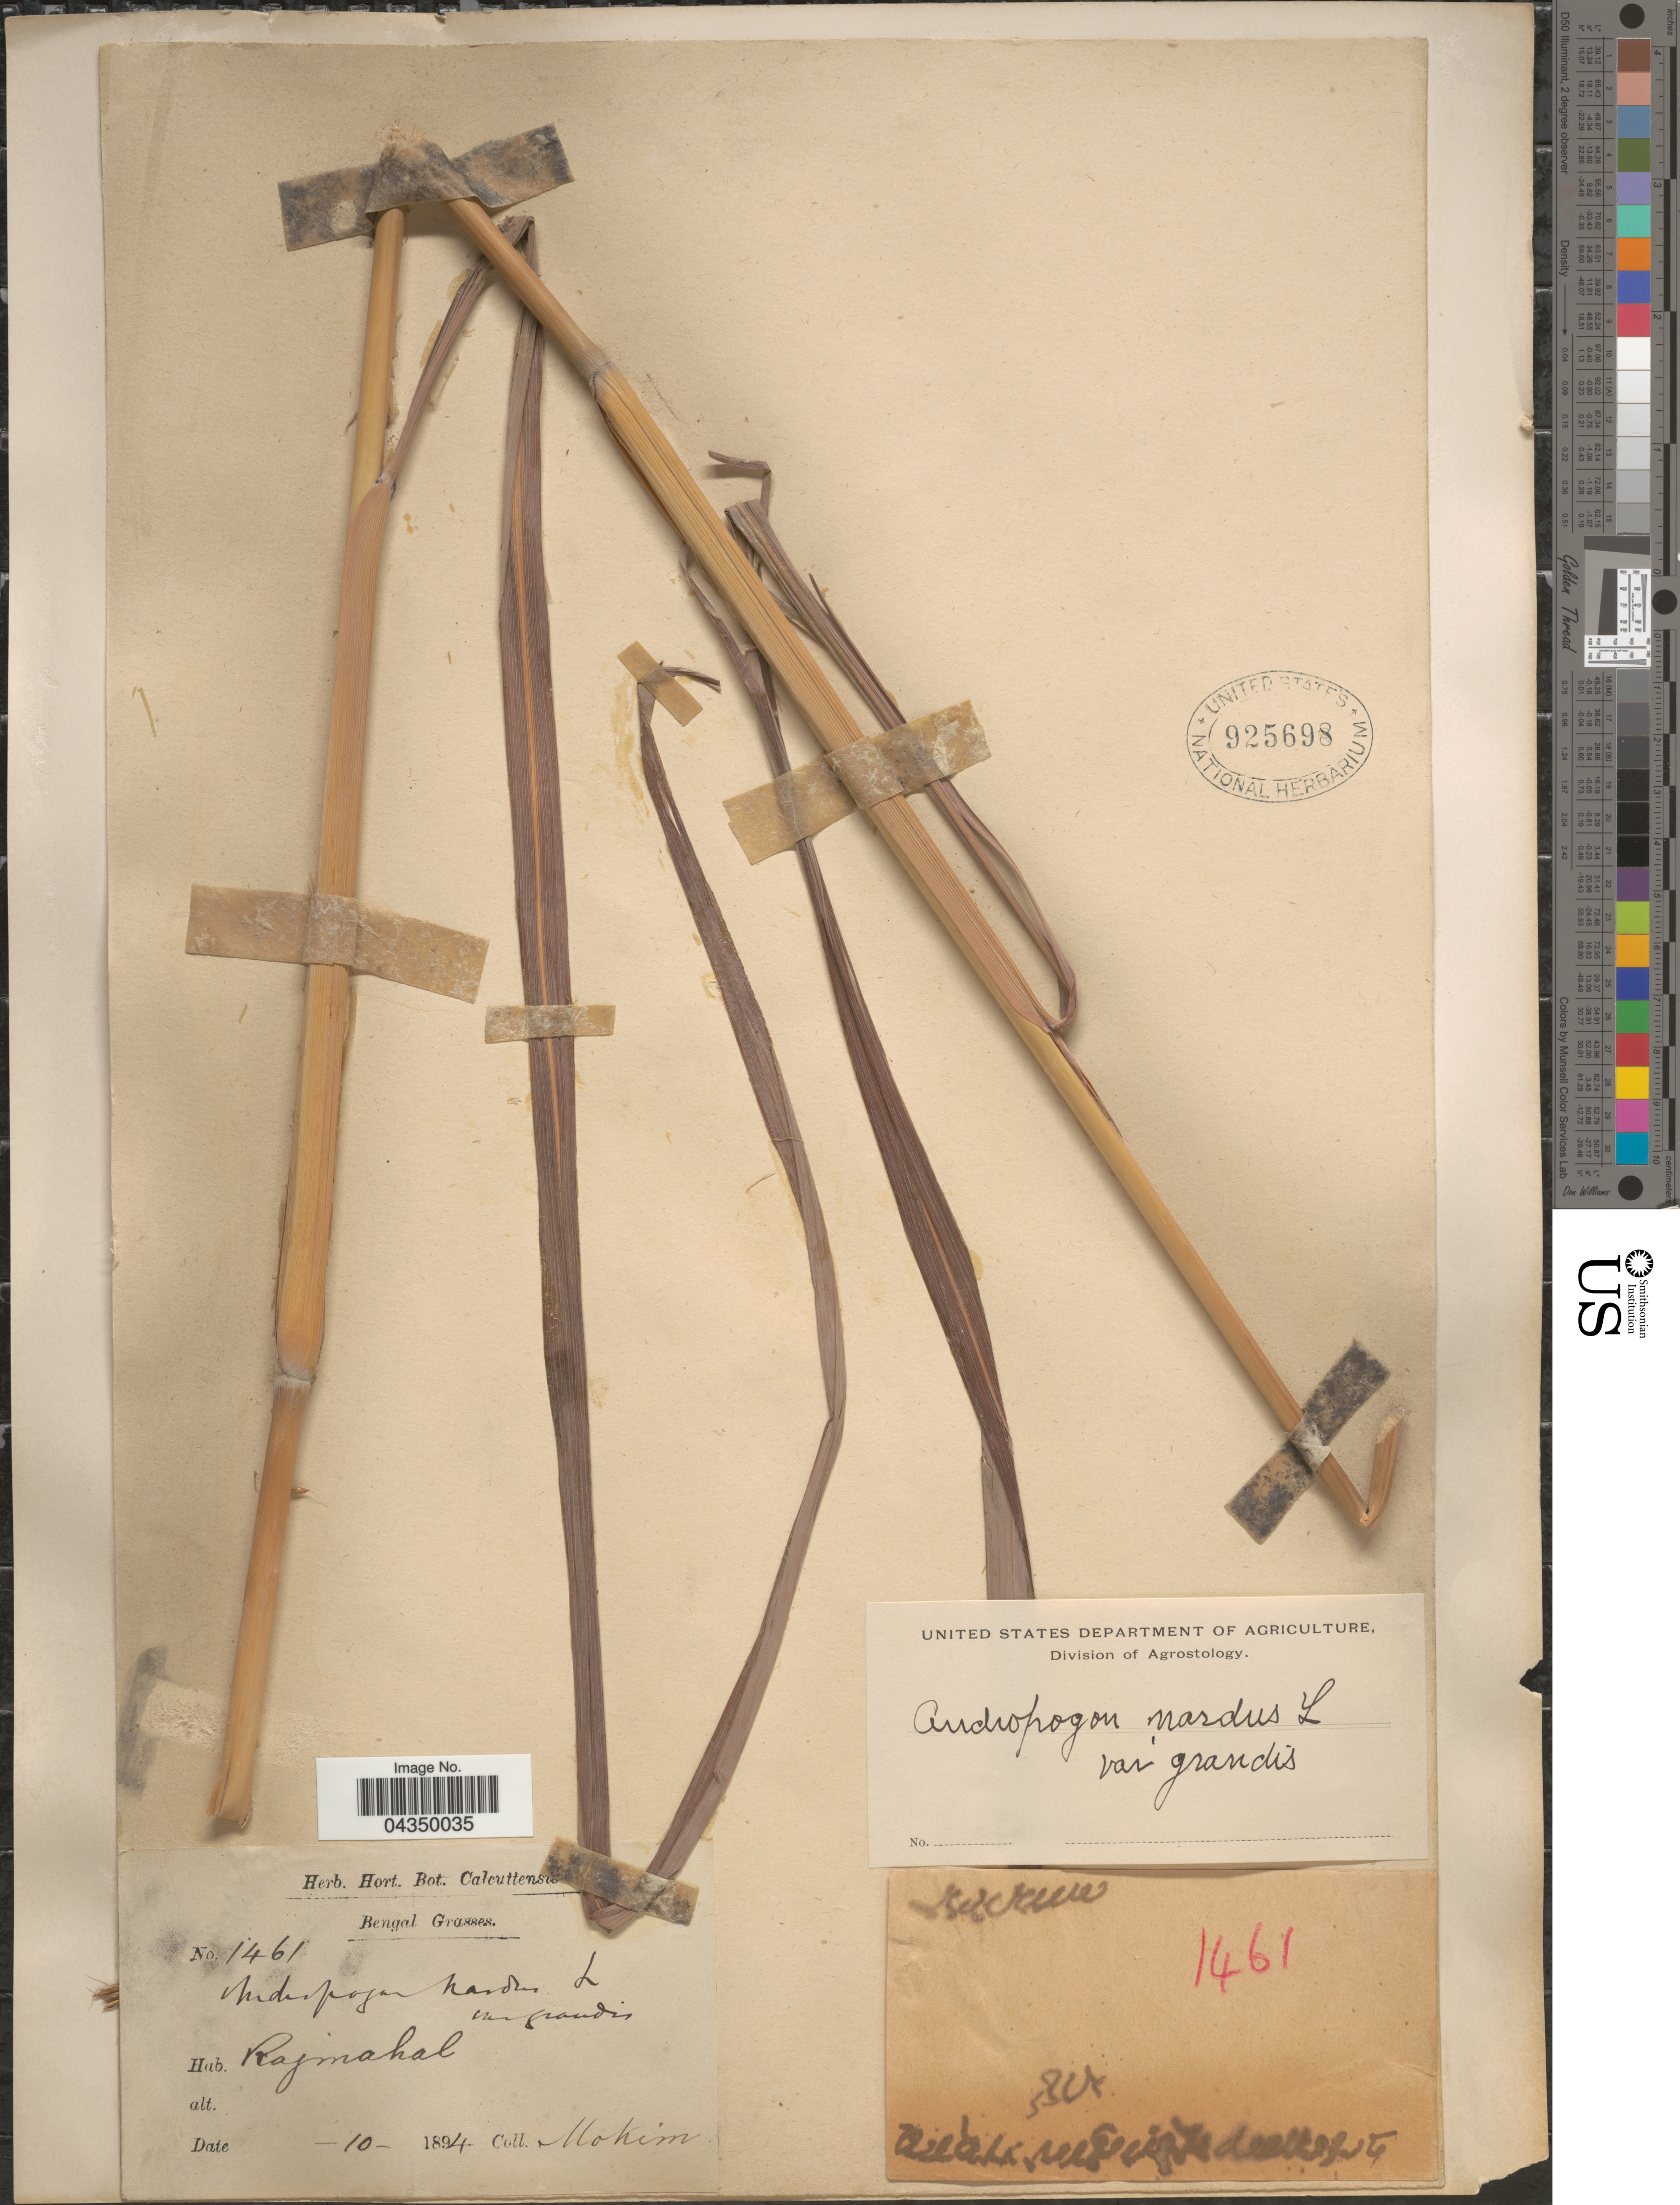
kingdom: Plantae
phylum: Tracheophyta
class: Liliopsida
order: Poales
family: Poaceae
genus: Cymbopogon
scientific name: Cymbopogon nardus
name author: (L.) Rendle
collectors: -. Mokim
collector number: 1461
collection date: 1894-10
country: India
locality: Rajmahal.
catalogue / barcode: US 925698